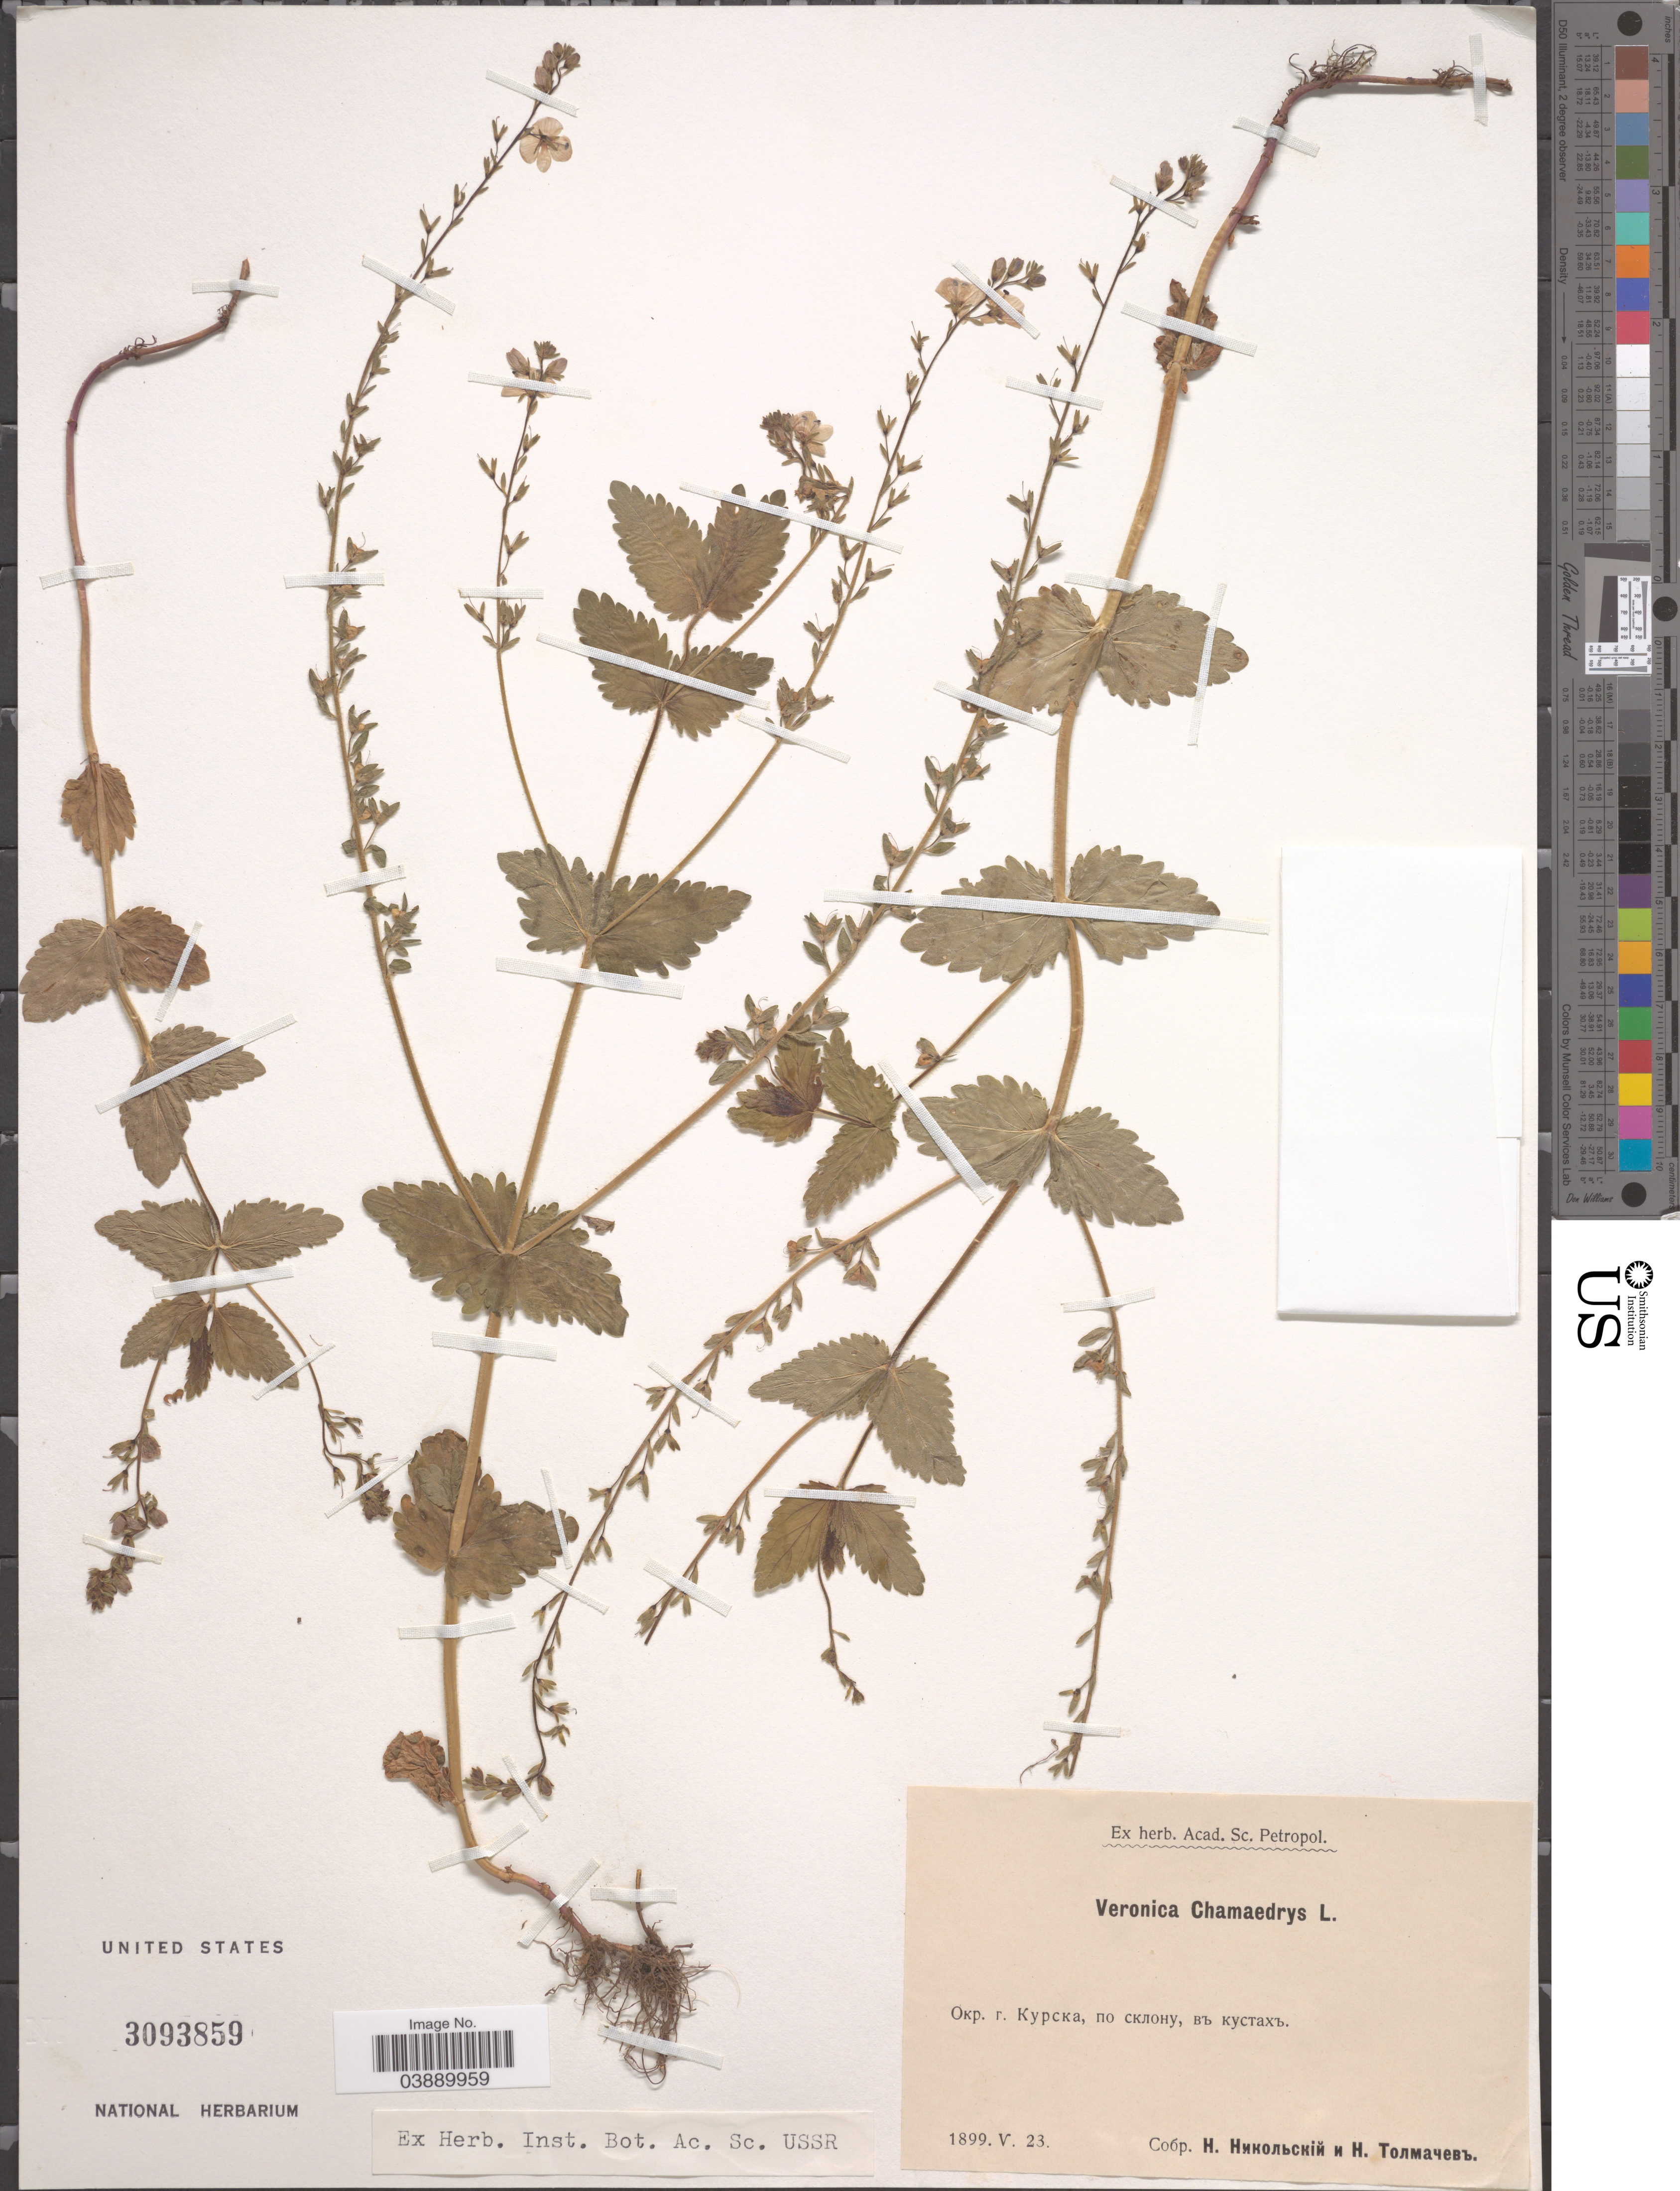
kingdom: Plantae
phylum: Tracheophyta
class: Magnoliopsida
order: Lamiales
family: Plantaginaceae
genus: Veronica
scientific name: Veronica chamaedrys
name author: L.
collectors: N. Nikolskiy & N. Tolmachev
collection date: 1899-05-23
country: Russian Federation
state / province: Kursk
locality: Vicinity of Kursk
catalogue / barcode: US 3093859